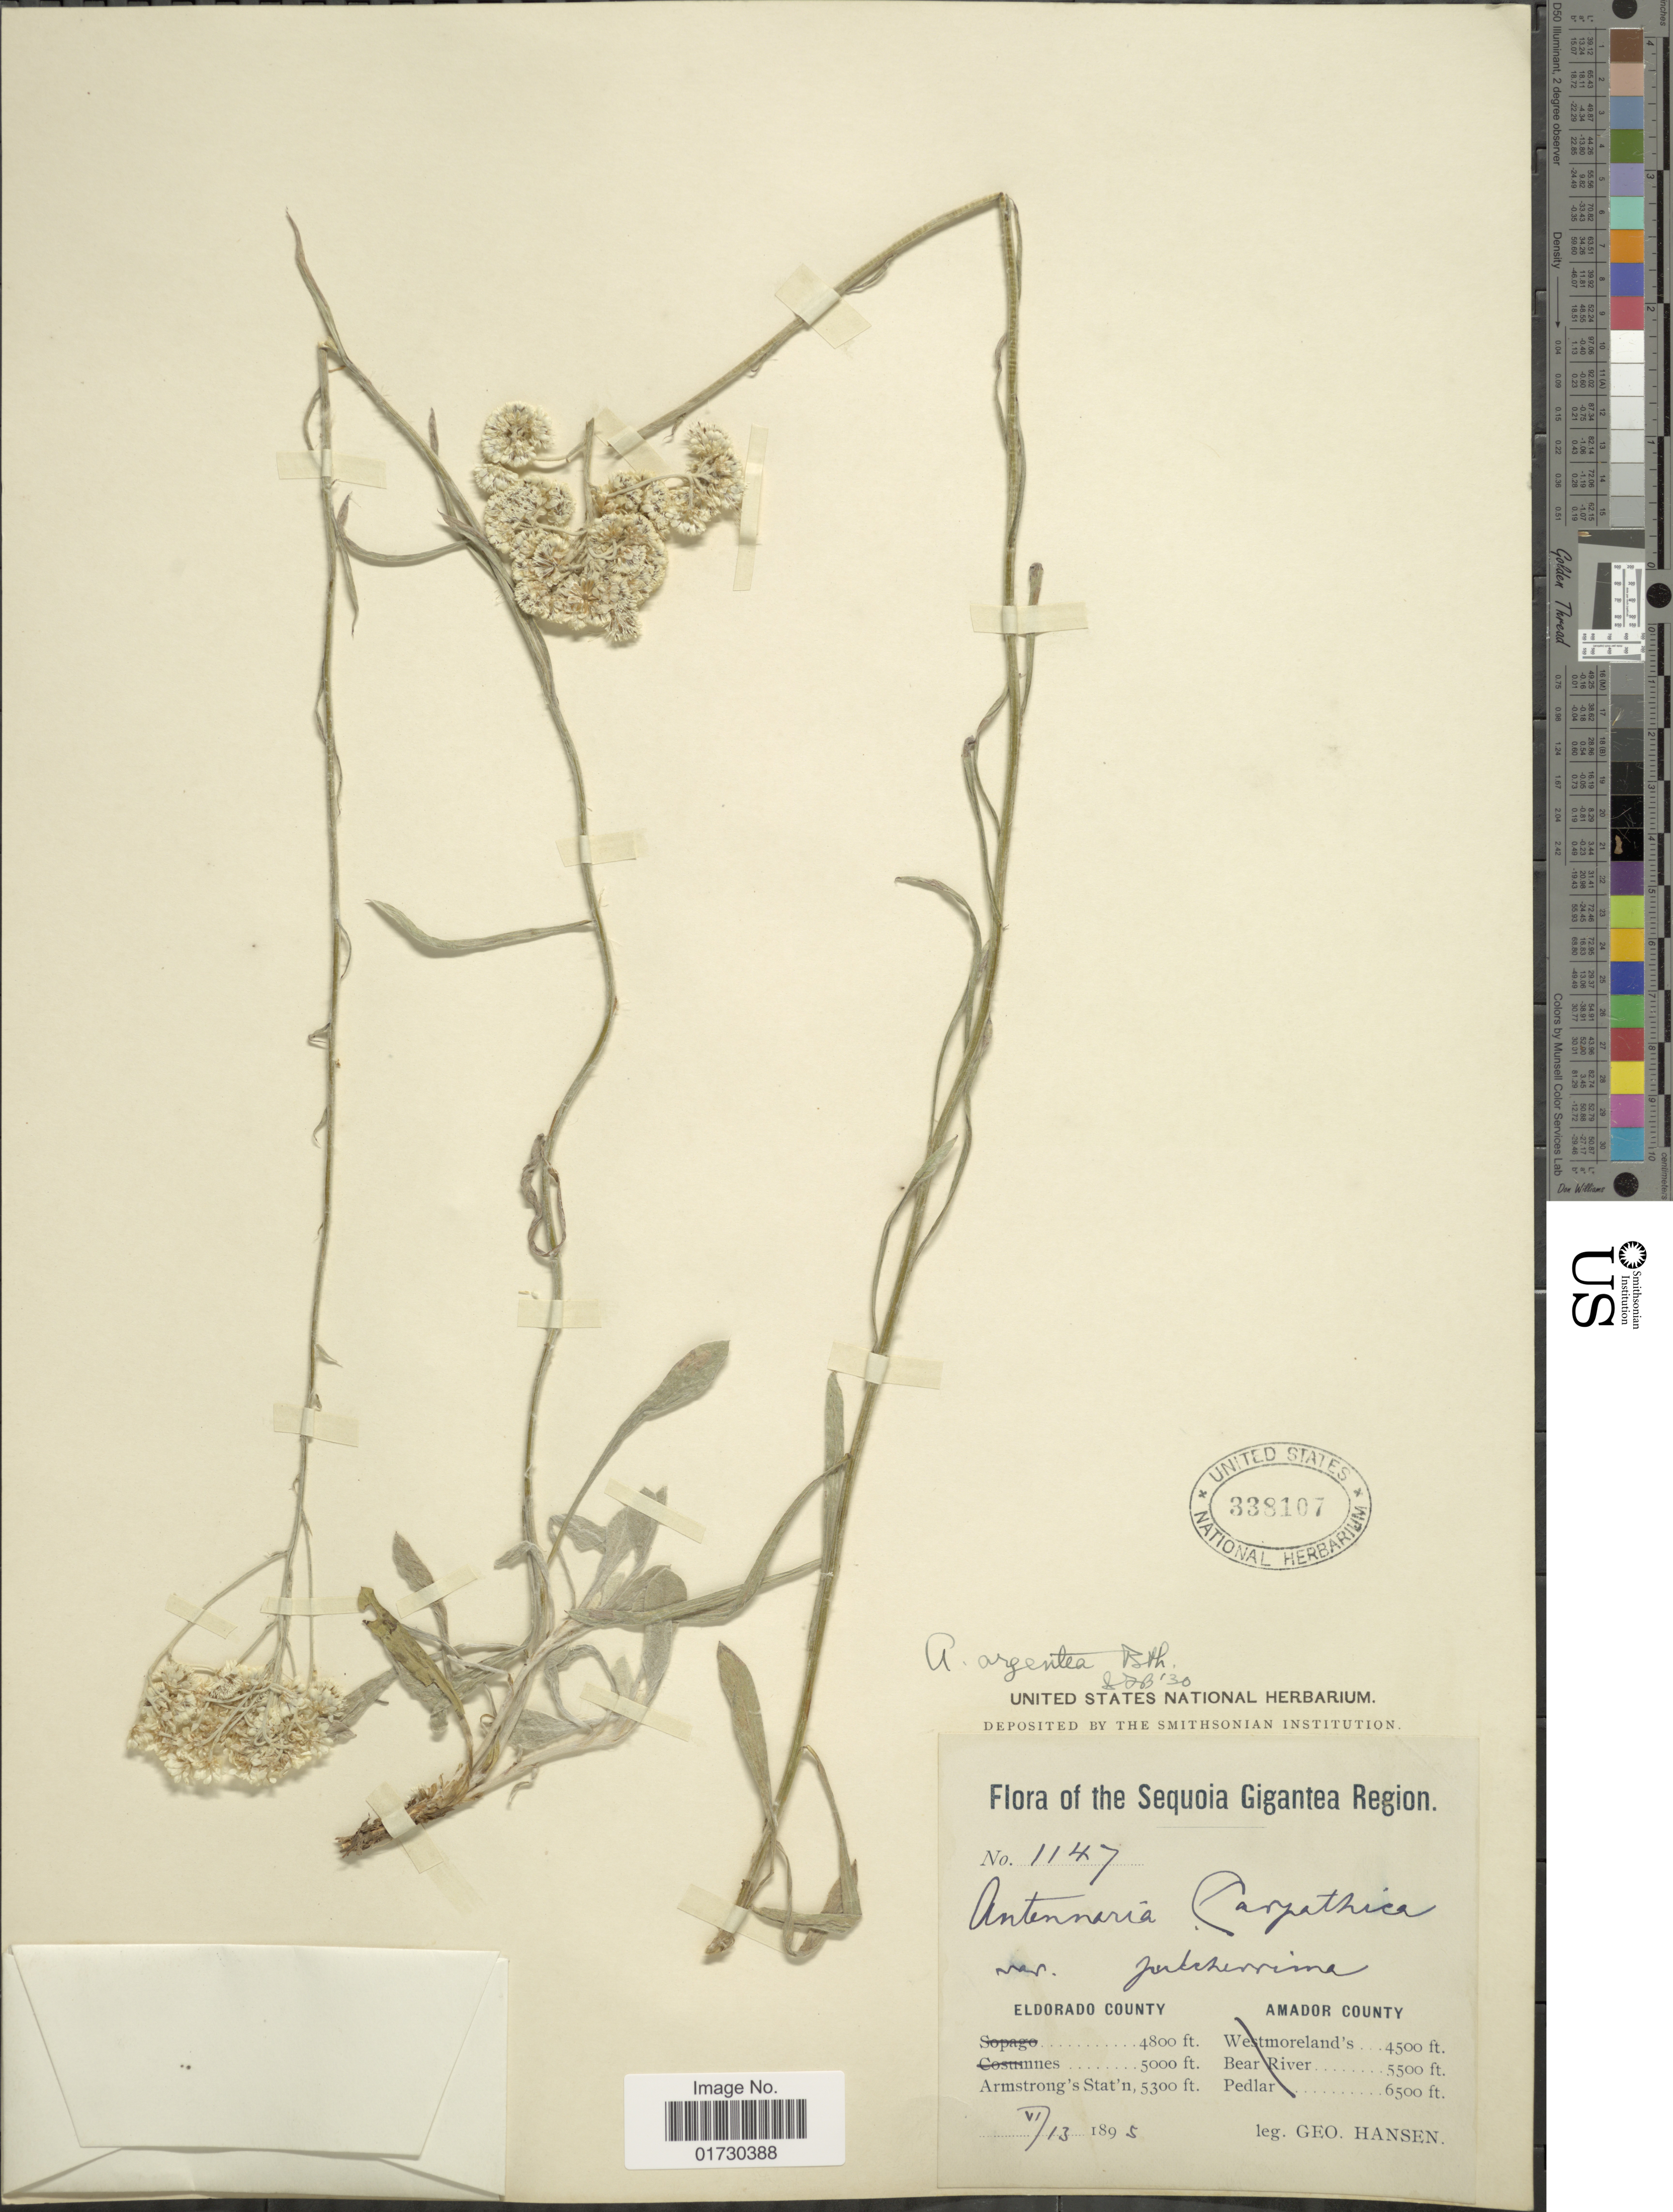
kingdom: Plantae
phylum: Tracheophyta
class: Magnoliopsida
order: Asterales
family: Asteraceae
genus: Antennaria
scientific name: Antennaria argentea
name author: Benth.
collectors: G. Hansen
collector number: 1147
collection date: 1895-06-13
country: United States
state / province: California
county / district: El Dorado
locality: Seguaia Gigantea Region, Eldorado County, Armstrong's Stat'n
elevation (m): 1615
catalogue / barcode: US 338107